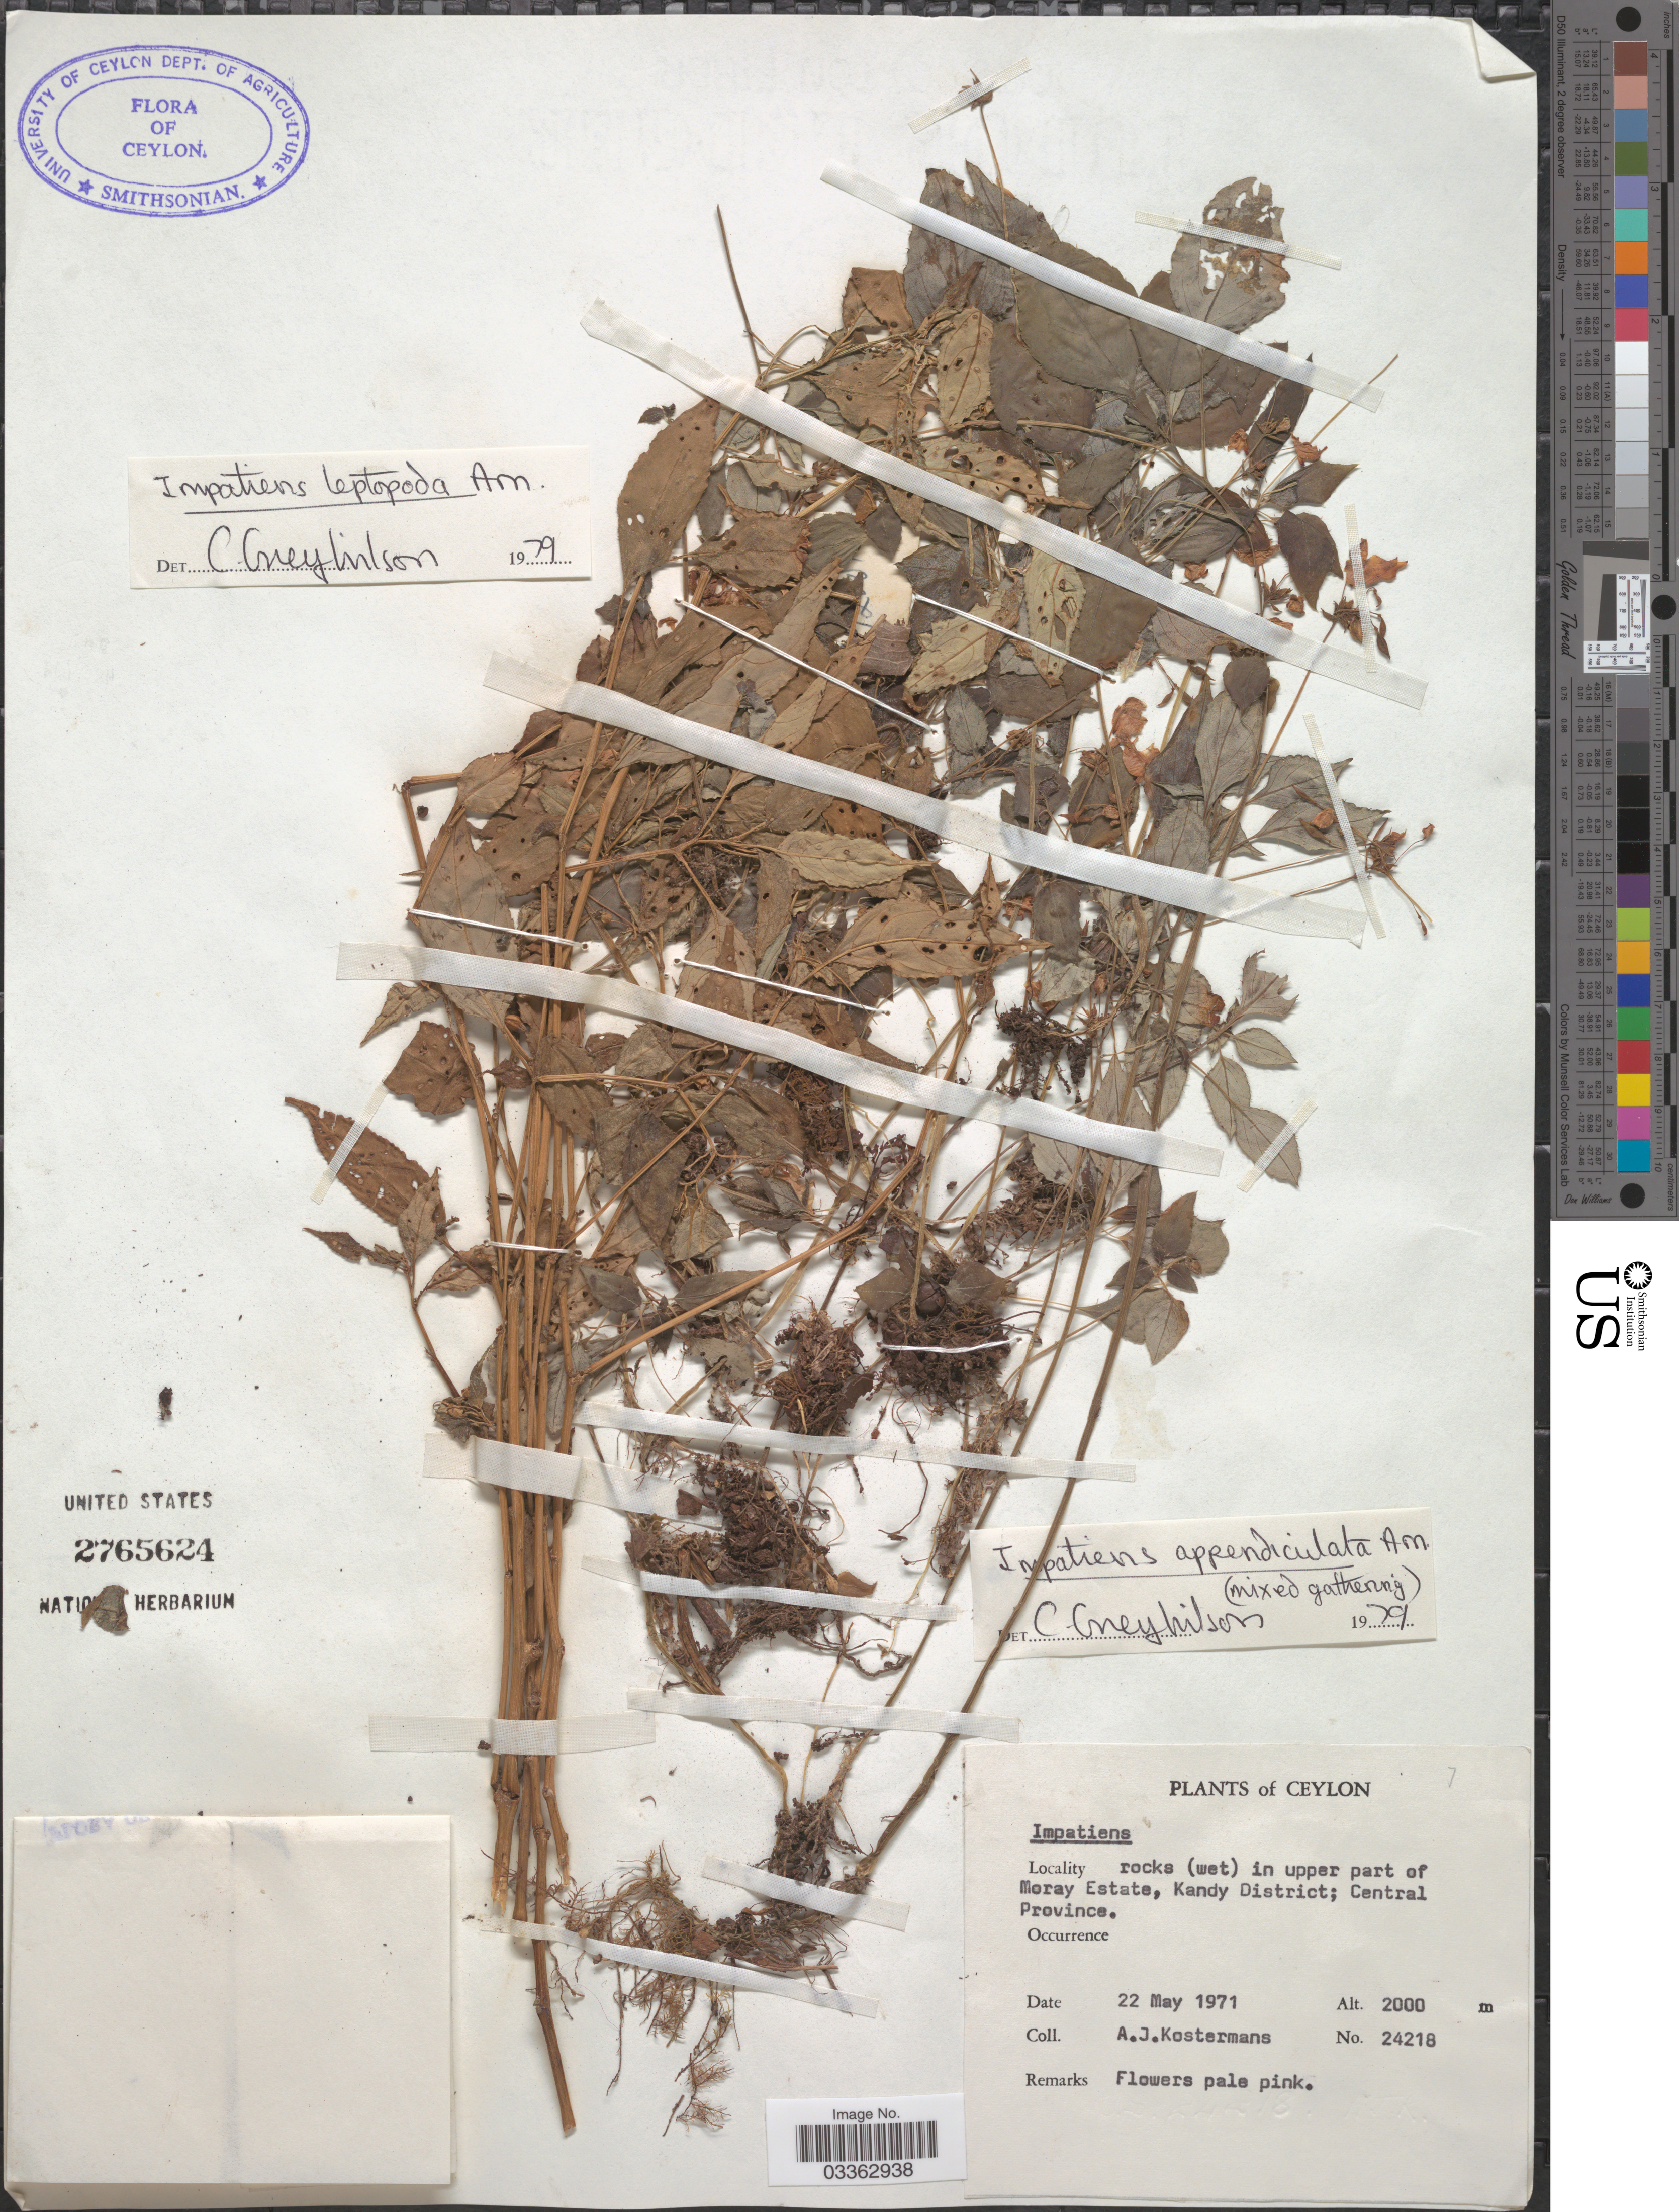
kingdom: Plantae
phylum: Tracheophyta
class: Magnoliopsida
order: Ericales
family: Balsaminaceae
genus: Impatiens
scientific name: Impatiens leptopoda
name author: Arn.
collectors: A. J. G. Kostermans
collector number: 24218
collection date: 1971-05-22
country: Sri Lanka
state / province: Central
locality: Ceylon. Rocks (wet) in upper part of Moray Estate, Kandy District.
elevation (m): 2000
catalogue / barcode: US 2765624